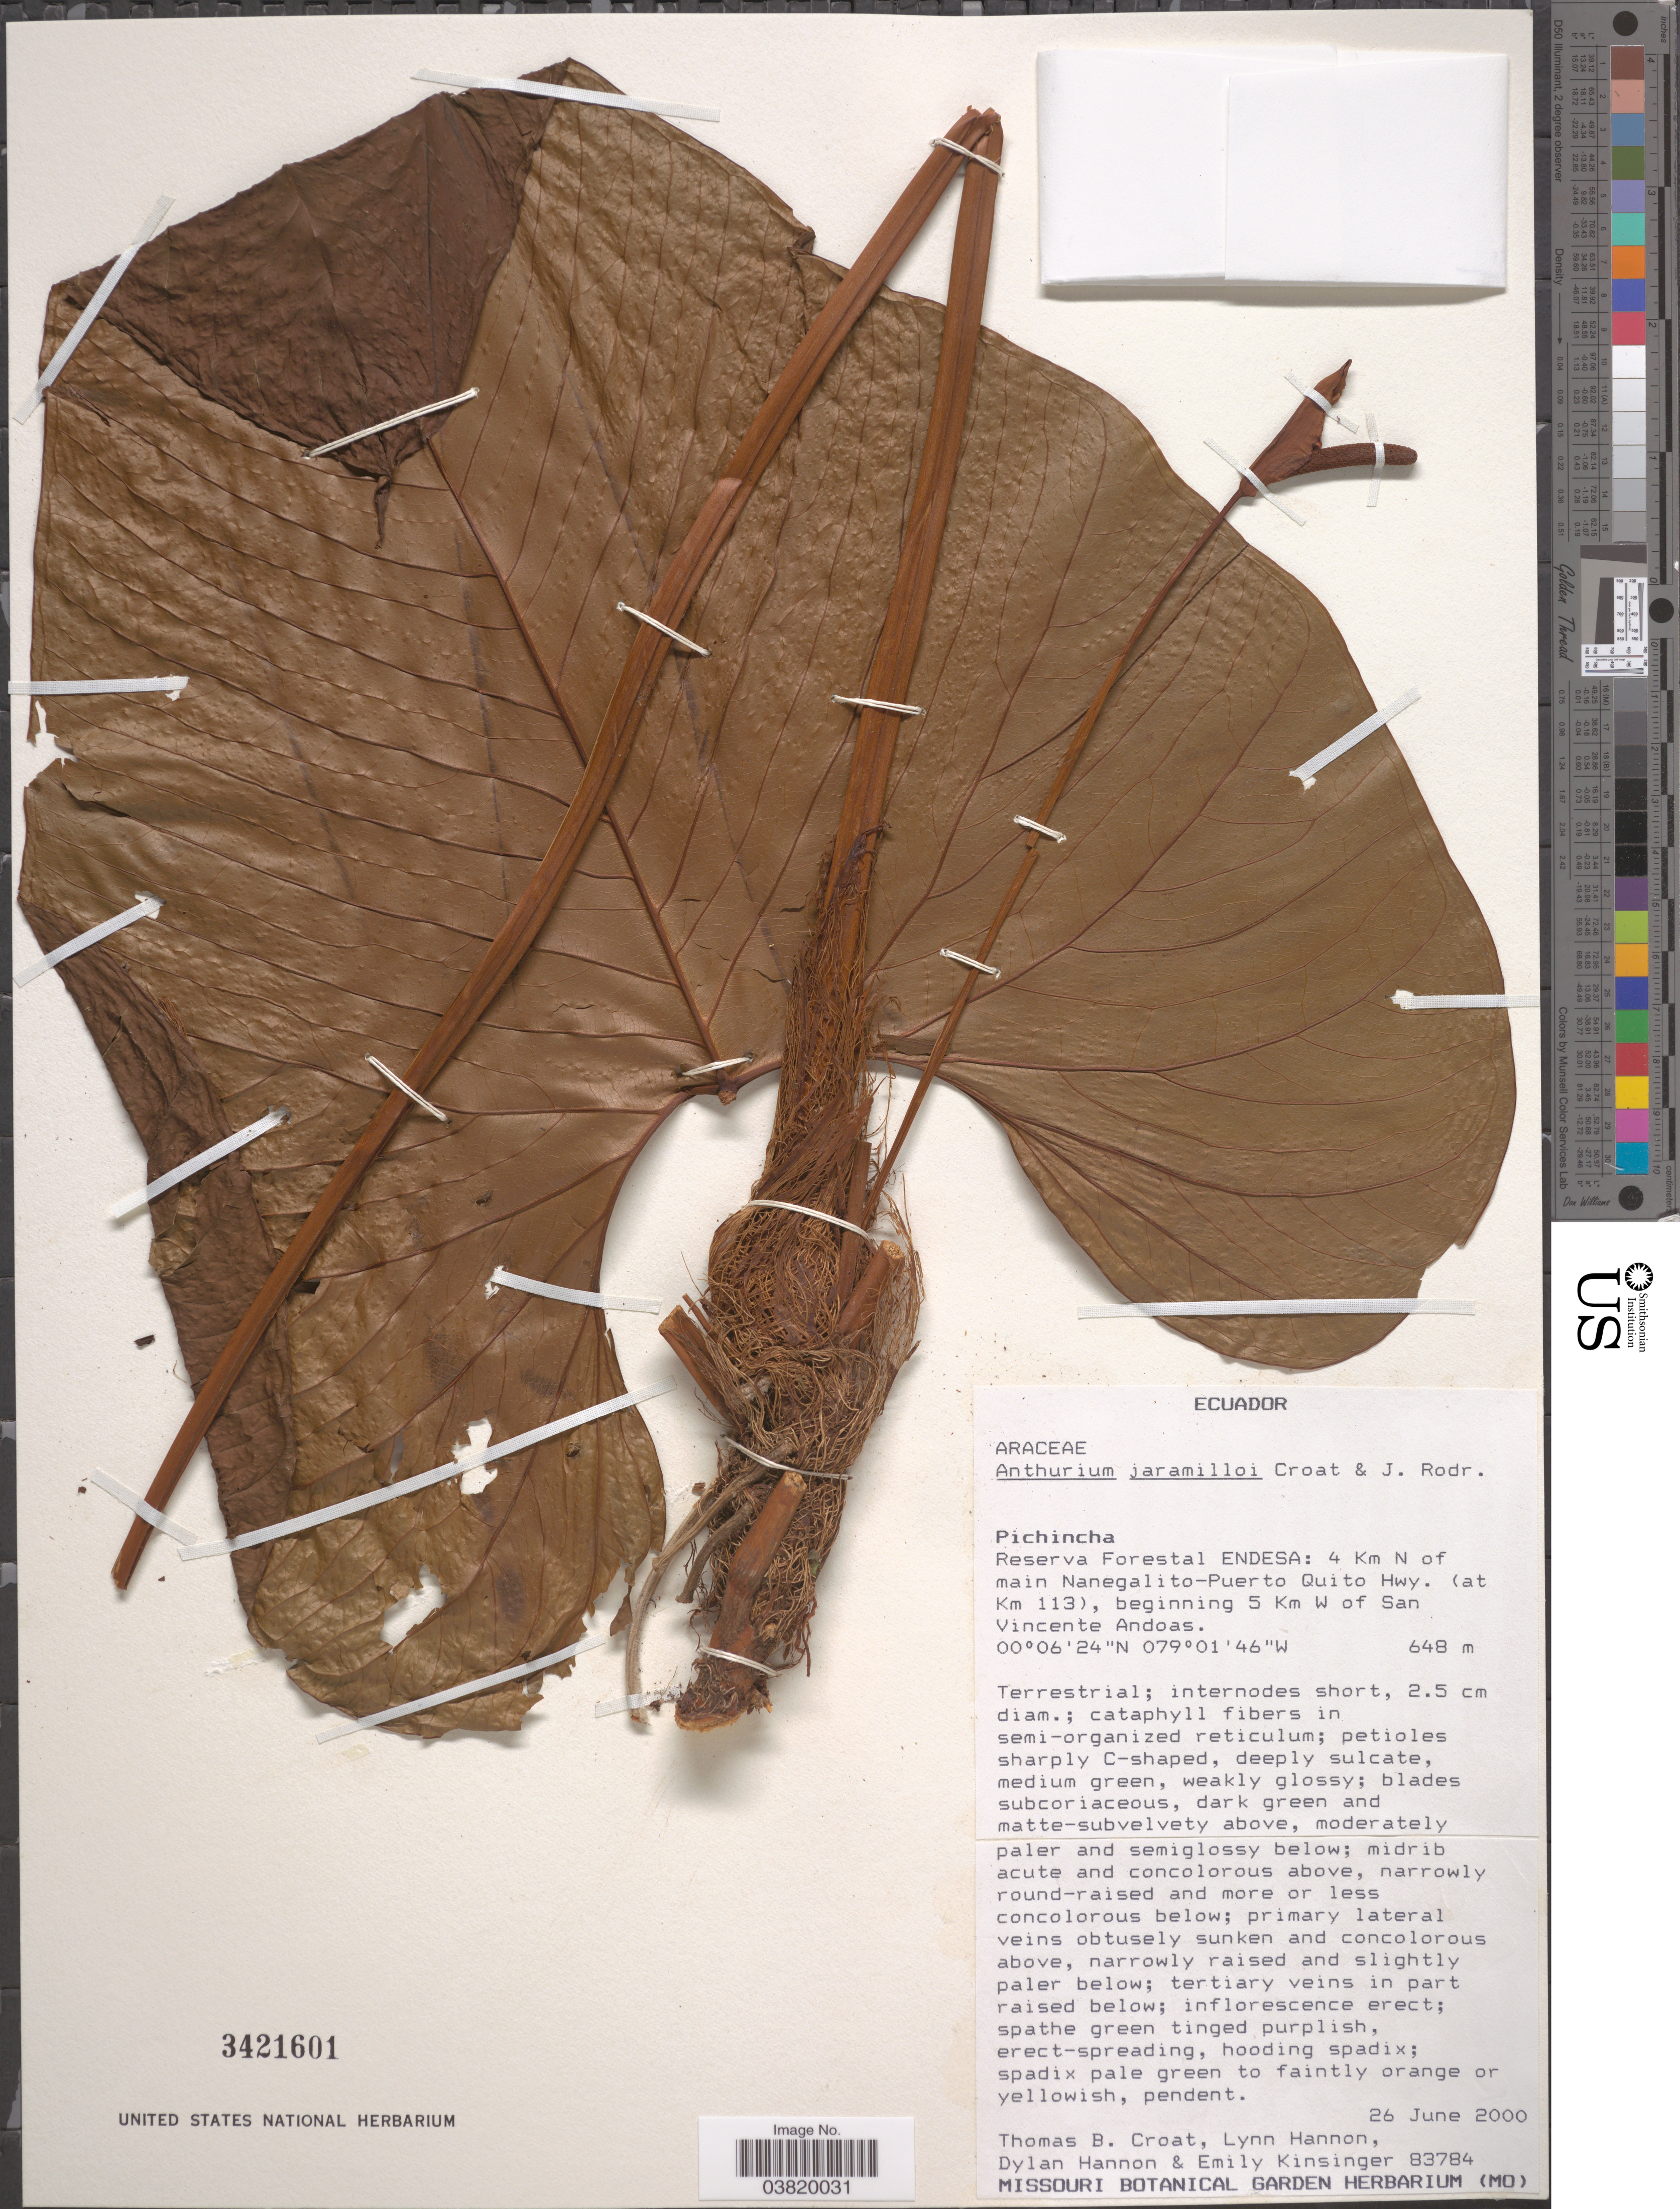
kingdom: Plantae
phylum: Tracheophyta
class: Liliopsida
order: Alismatales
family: Araceae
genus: Anthurium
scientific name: Anthurium jaramilloi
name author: Croat & J. Rodr.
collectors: T. B. Croat, L. Hannon, D. Hannon & E. Kinsinger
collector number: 83784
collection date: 2000-06-26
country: Ecuador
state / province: Pichincha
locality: Reserva Forestal Endesa: 4 Km N of main Nanegalito-Puerto Quito Hwy. (at Km 113), beginning 5 Km W of San Vincente Andoas.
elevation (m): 648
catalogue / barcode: US 3421601